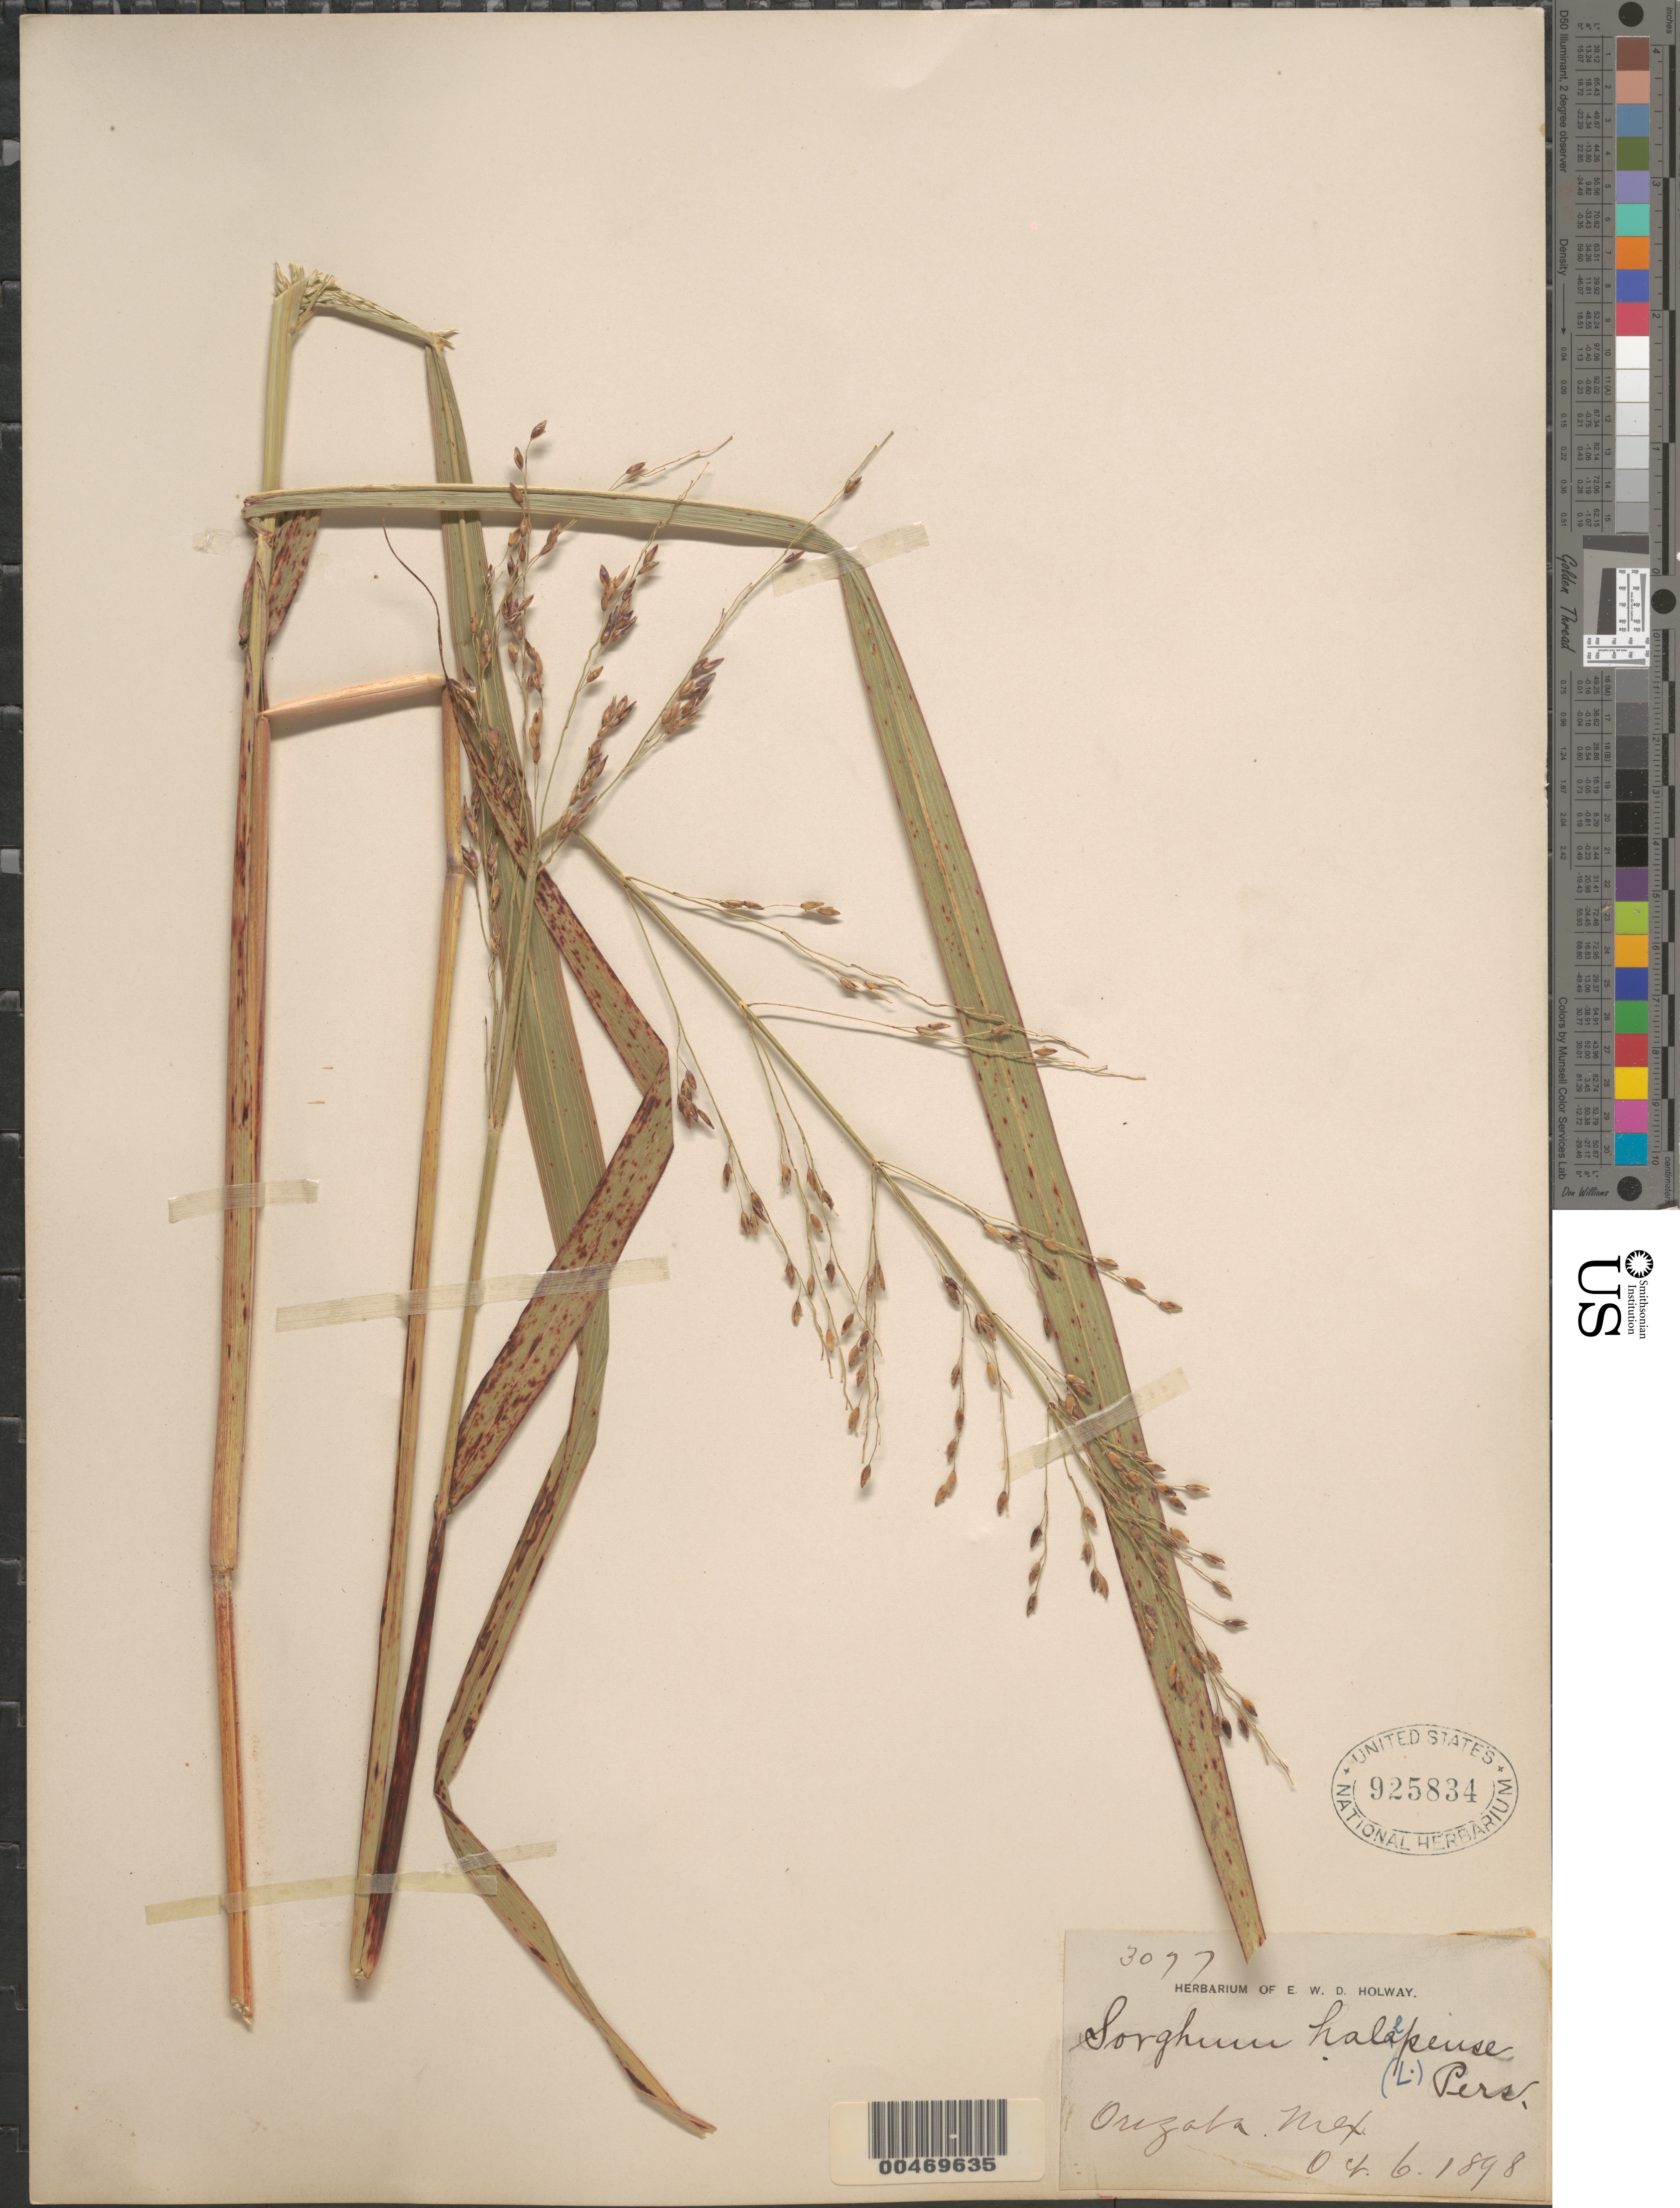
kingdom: Plantae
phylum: Tracheophyta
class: Liliopsida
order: Poales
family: Poaceae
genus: Sorghum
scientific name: Sorghum halepense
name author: (L.) Pers.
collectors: E. W. D. Holway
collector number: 3077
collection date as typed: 6 Oct 1898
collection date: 1898-10-06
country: Mexico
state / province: Veracruz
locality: Orizaba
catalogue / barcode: US 925834